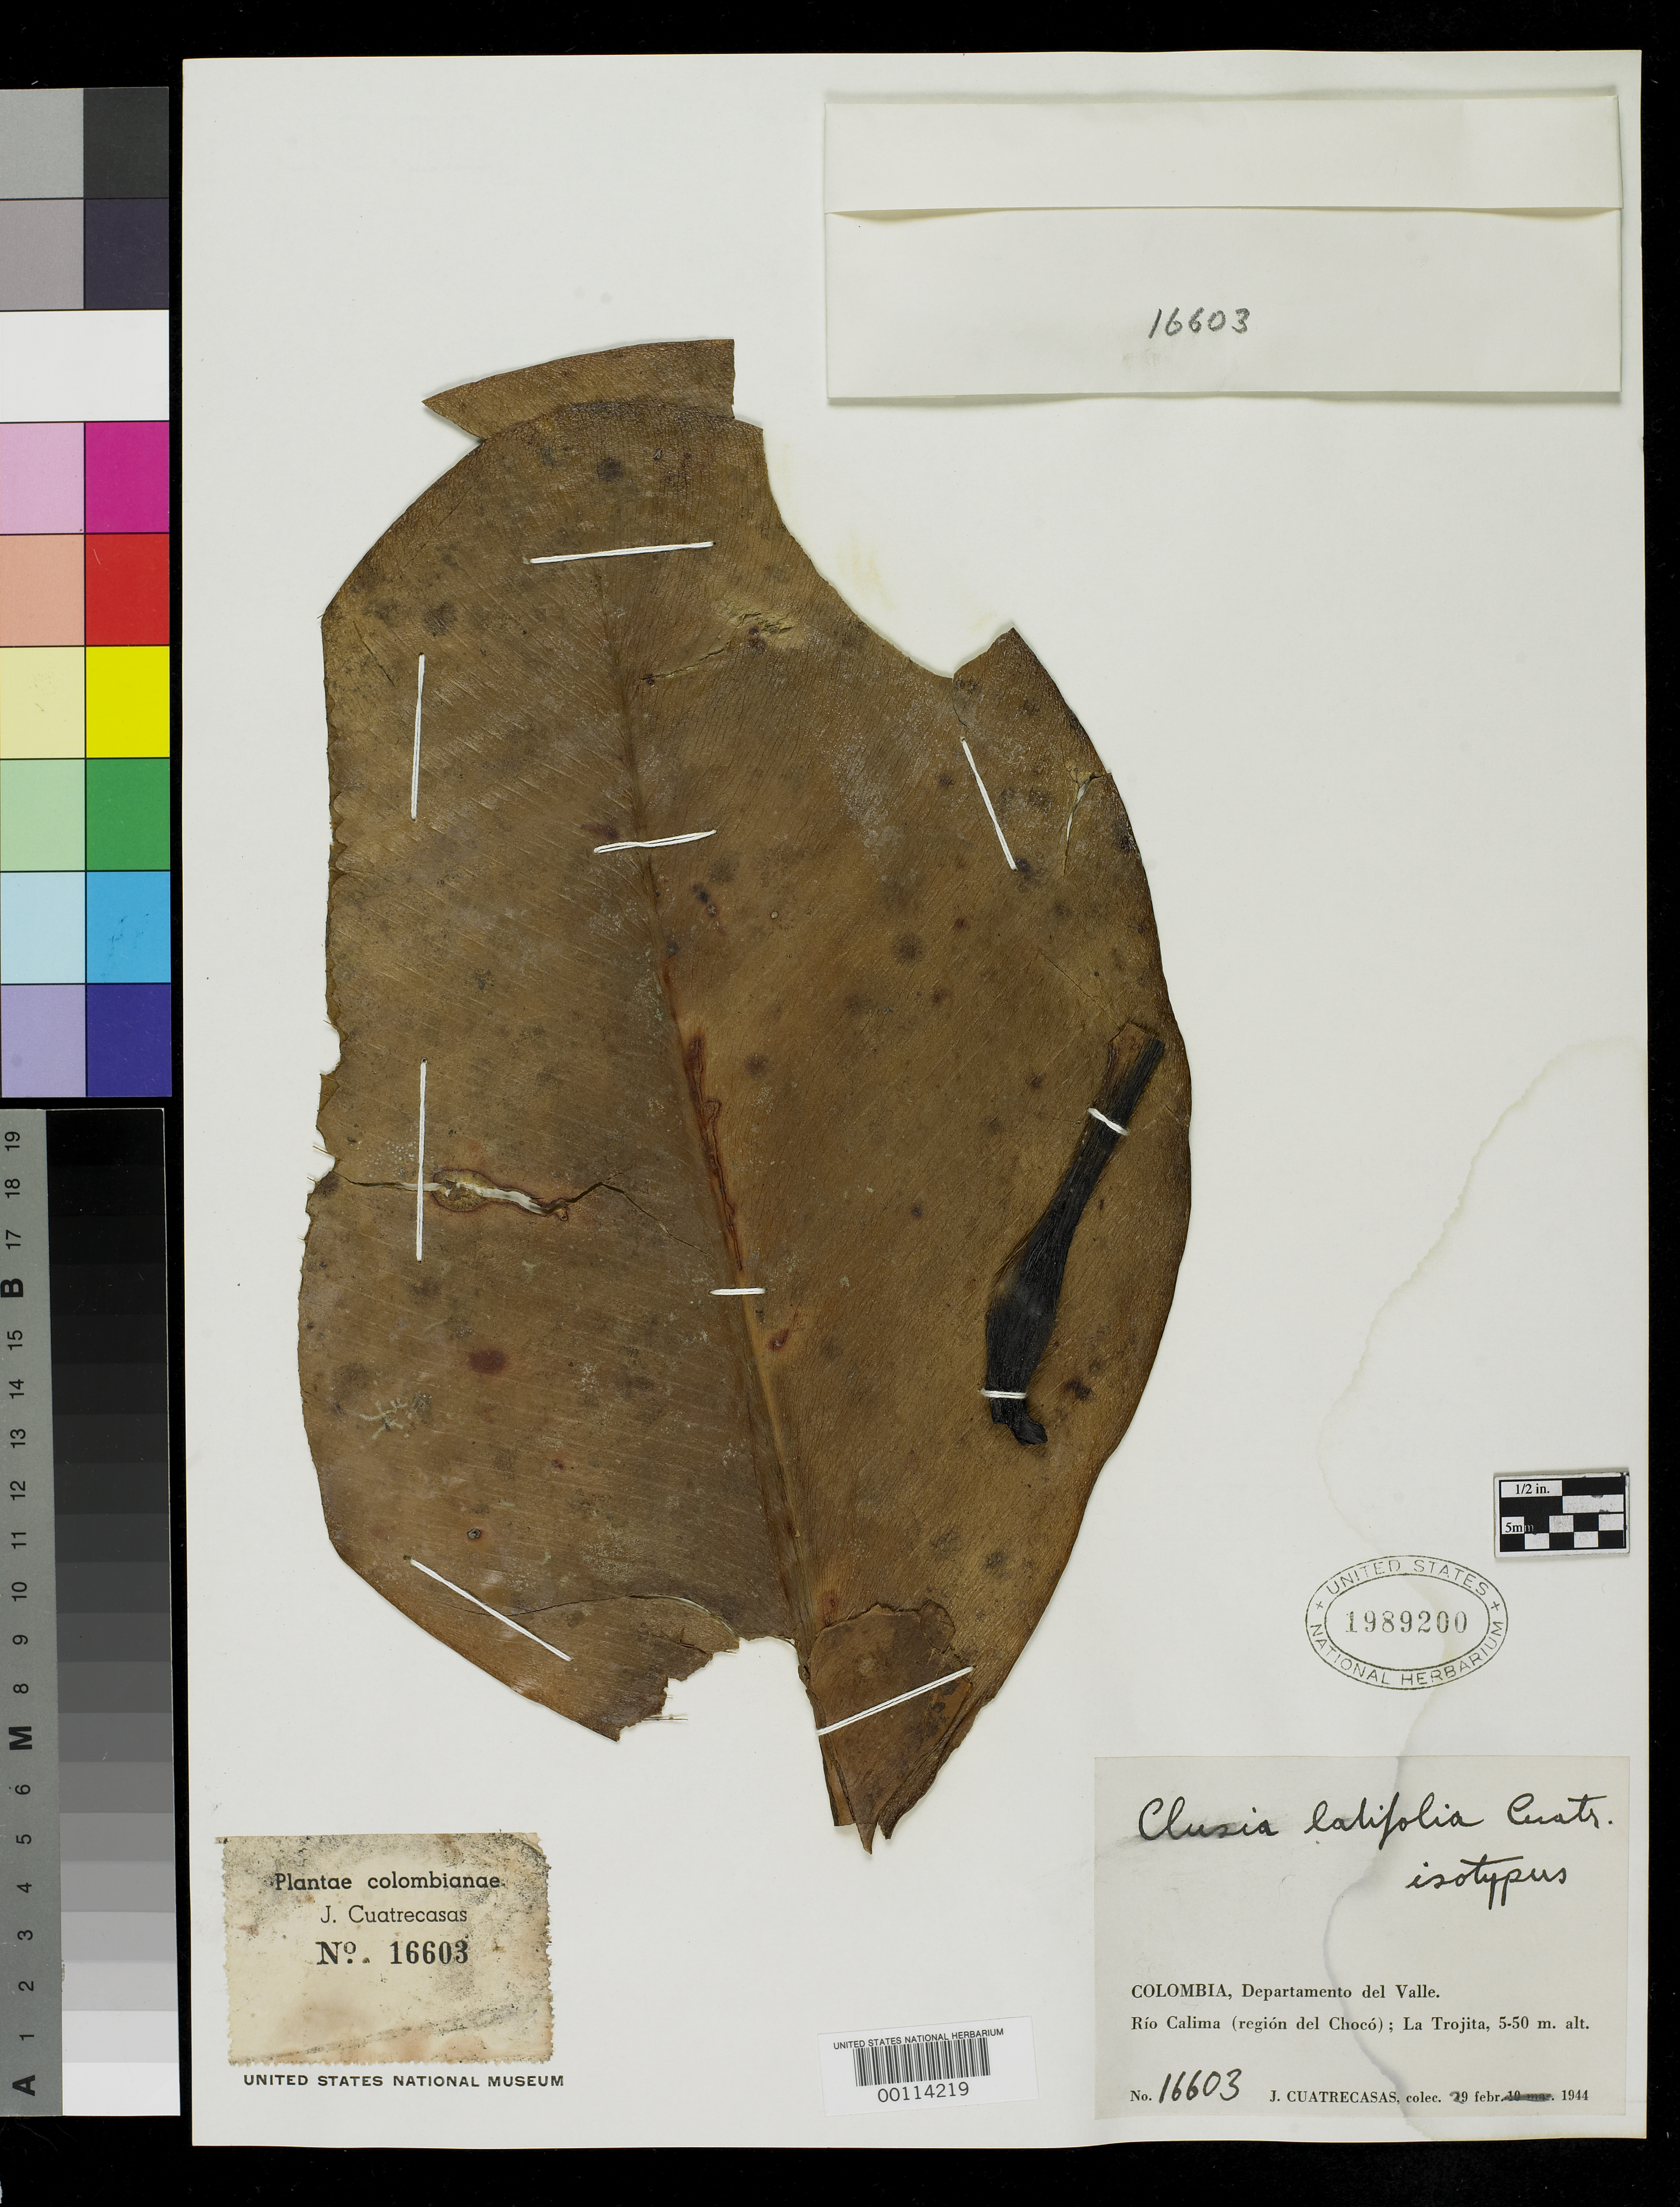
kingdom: Plantae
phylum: Tracheophyta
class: Magnoliopsida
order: Malpighiales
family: Clusiaceae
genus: Clusia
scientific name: Clusia latifolia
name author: Cuatrec.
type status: Isotype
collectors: J. Cuatrecasas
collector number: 16603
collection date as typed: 29 Feb 1944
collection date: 1944-02-29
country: Colombia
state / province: Valle del Cauca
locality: La Tojita.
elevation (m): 5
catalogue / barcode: US 1989200